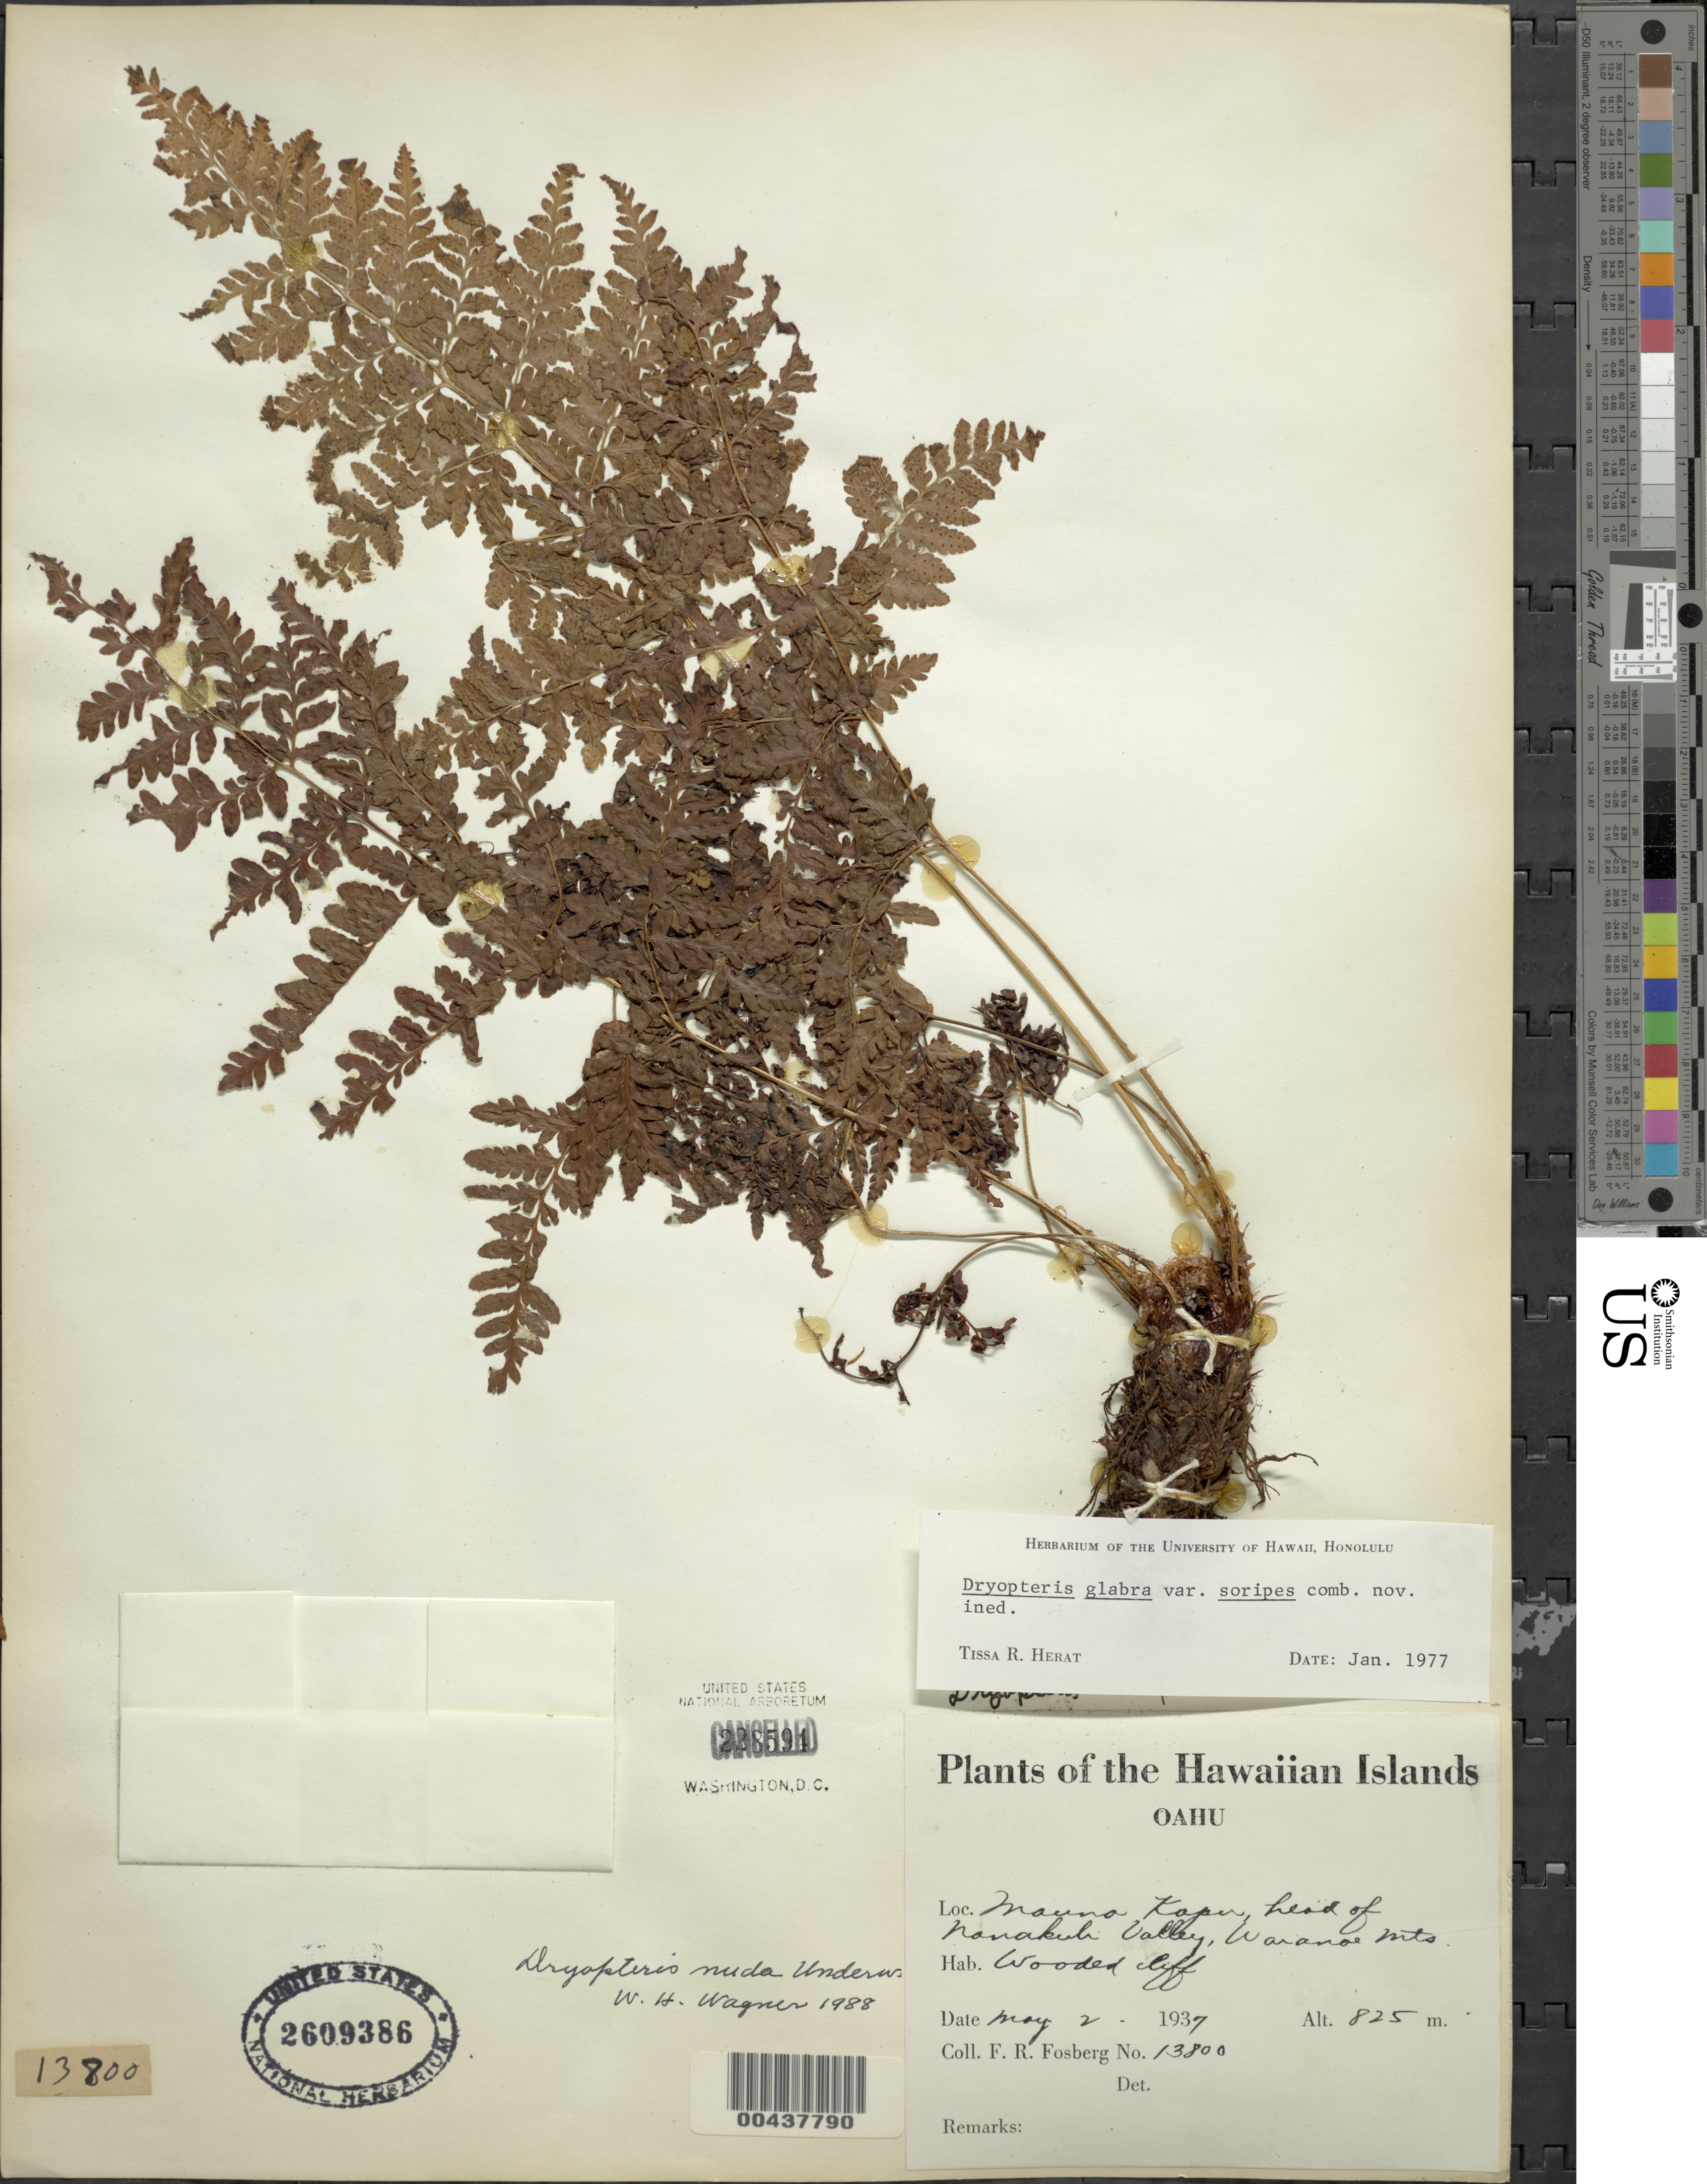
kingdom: Plantae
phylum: Tracheophyta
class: Polypodiopsida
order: Polypodiales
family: Dryopteridaceae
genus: Dryopteris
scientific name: Dryopteris glabra var. nuda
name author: (Underw.) Fraser-Jenk.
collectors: F. R. Fosberg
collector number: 13800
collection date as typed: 2 May 1937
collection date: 1937-05-02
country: United States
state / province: Hawaii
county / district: Honolulu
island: Oahu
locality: Mauna Kapu, head of Nanakuli Valley, Waianae Mts.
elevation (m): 825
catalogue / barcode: US 2609386